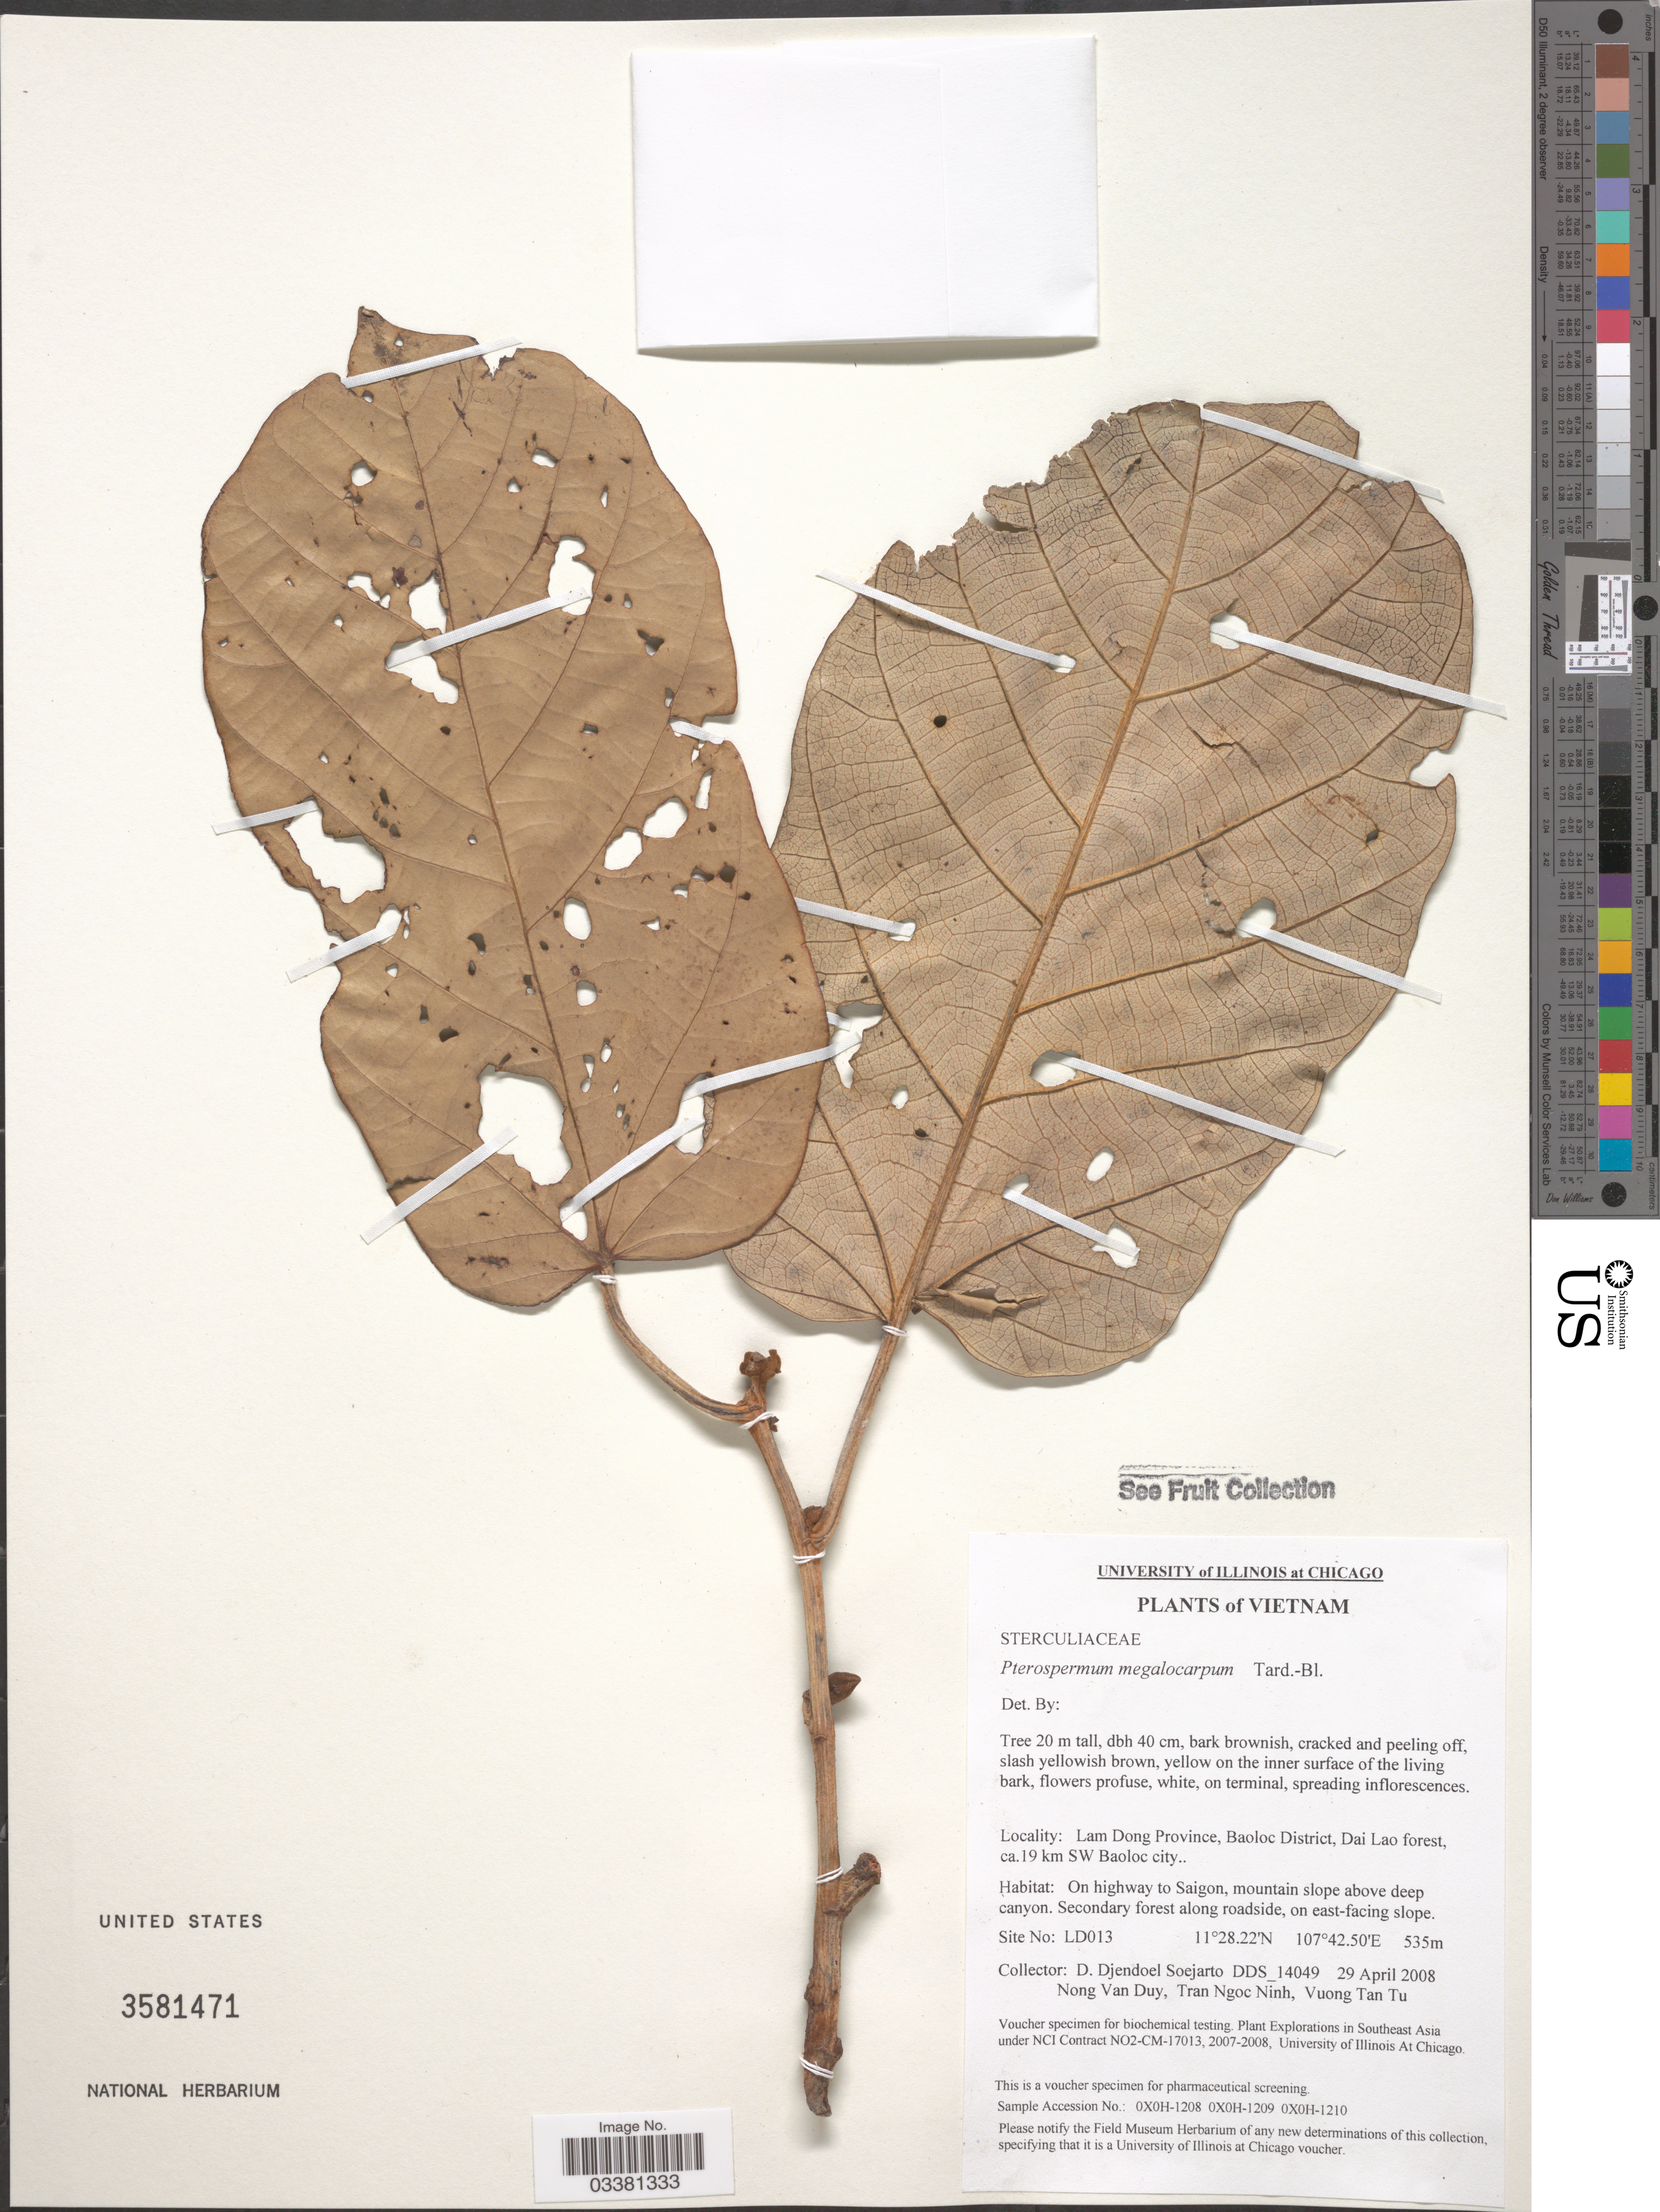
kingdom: Plantae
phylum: Tracheophyta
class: Magnoliopsida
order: Malvales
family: Malvaceae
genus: Pterospermum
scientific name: Pterospermum megalocarpum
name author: Tardieu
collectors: D. D. Soejarto, D. Nong, T. N. Ninh & V. Tu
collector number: DDS_14049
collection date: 2008-04-29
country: Vietnam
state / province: Lam Dong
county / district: Baolac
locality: Dai Lao forest, ca. 19 km SW Baoloc City.. Site No: LD013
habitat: On highway to Saigon, mountain slope above deep canyon. Secondary forest along roadside, on east-facing slope.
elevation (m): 535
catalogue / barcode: US 3581471